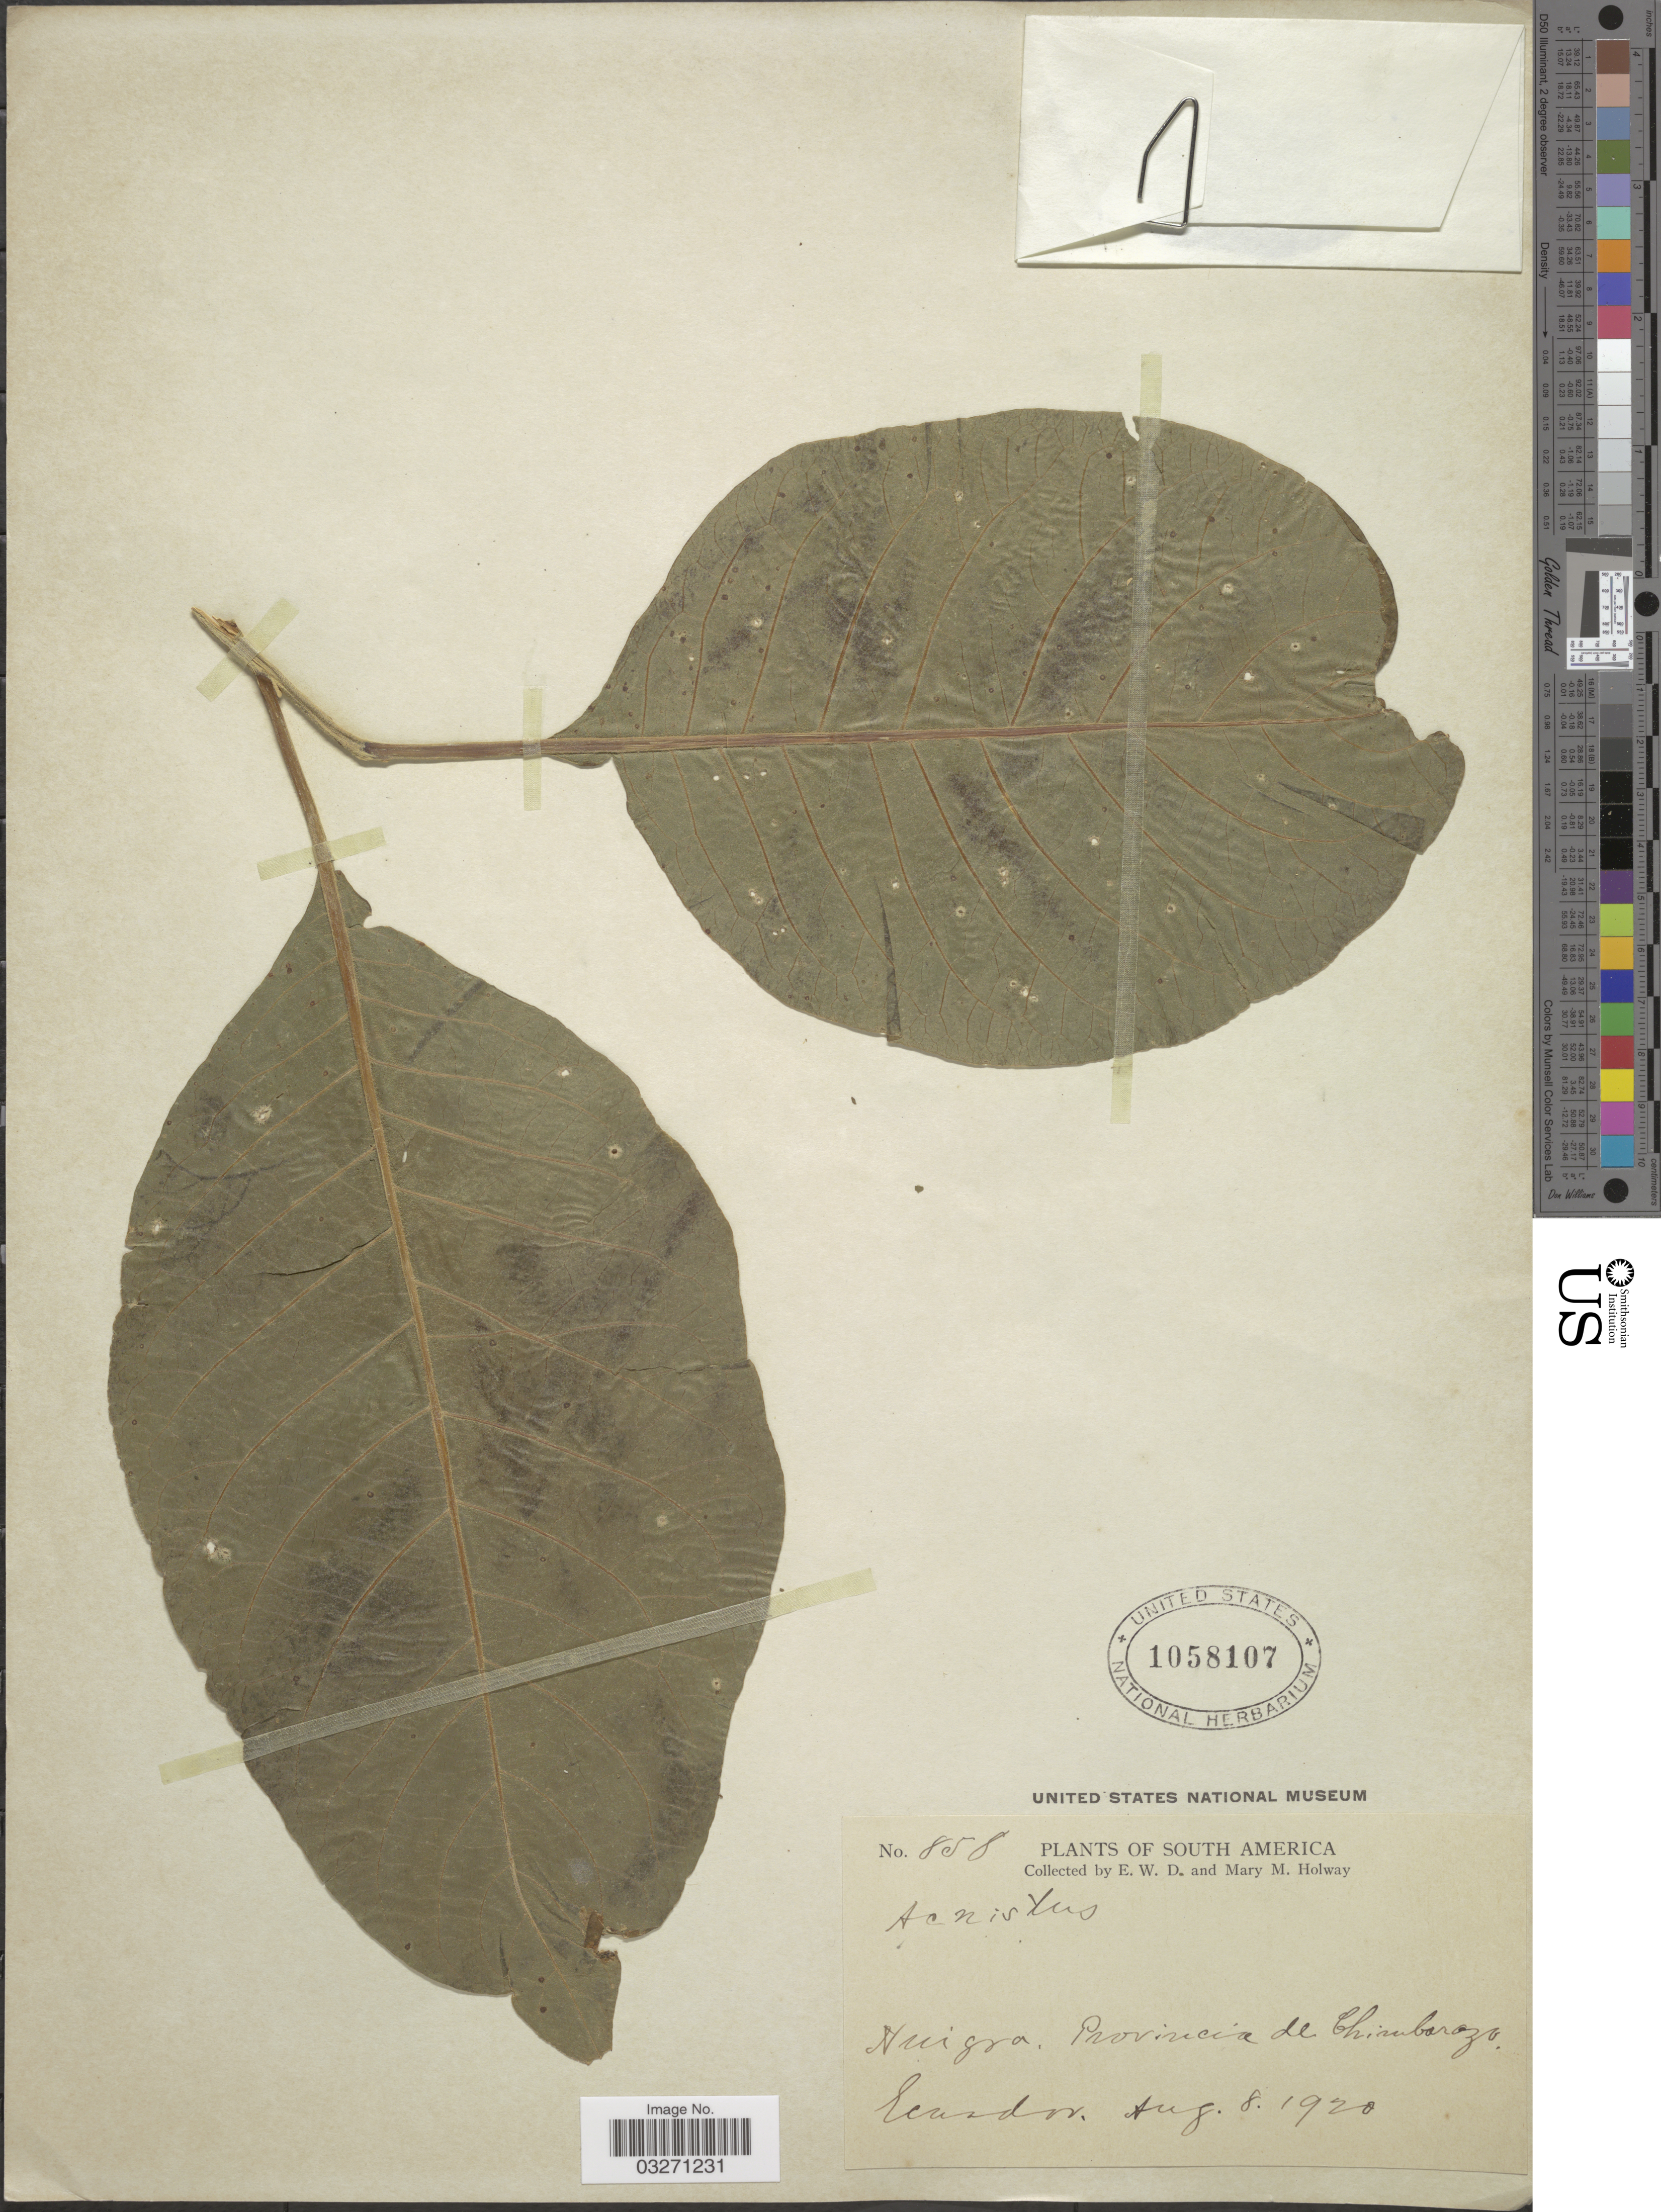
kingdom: Plantae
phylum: Tracheophyta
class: Magnoliopsida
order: Solanales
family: Solanaceae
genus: Acnistus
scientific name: Acnistus sp.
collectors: E. W. D. Holway & M. M. Holway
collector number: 858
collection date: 1920-08-08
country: Ecuador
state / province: Chimborazo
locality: Huigra, Provincia de Chimbarozo.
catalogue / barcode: US 1058107